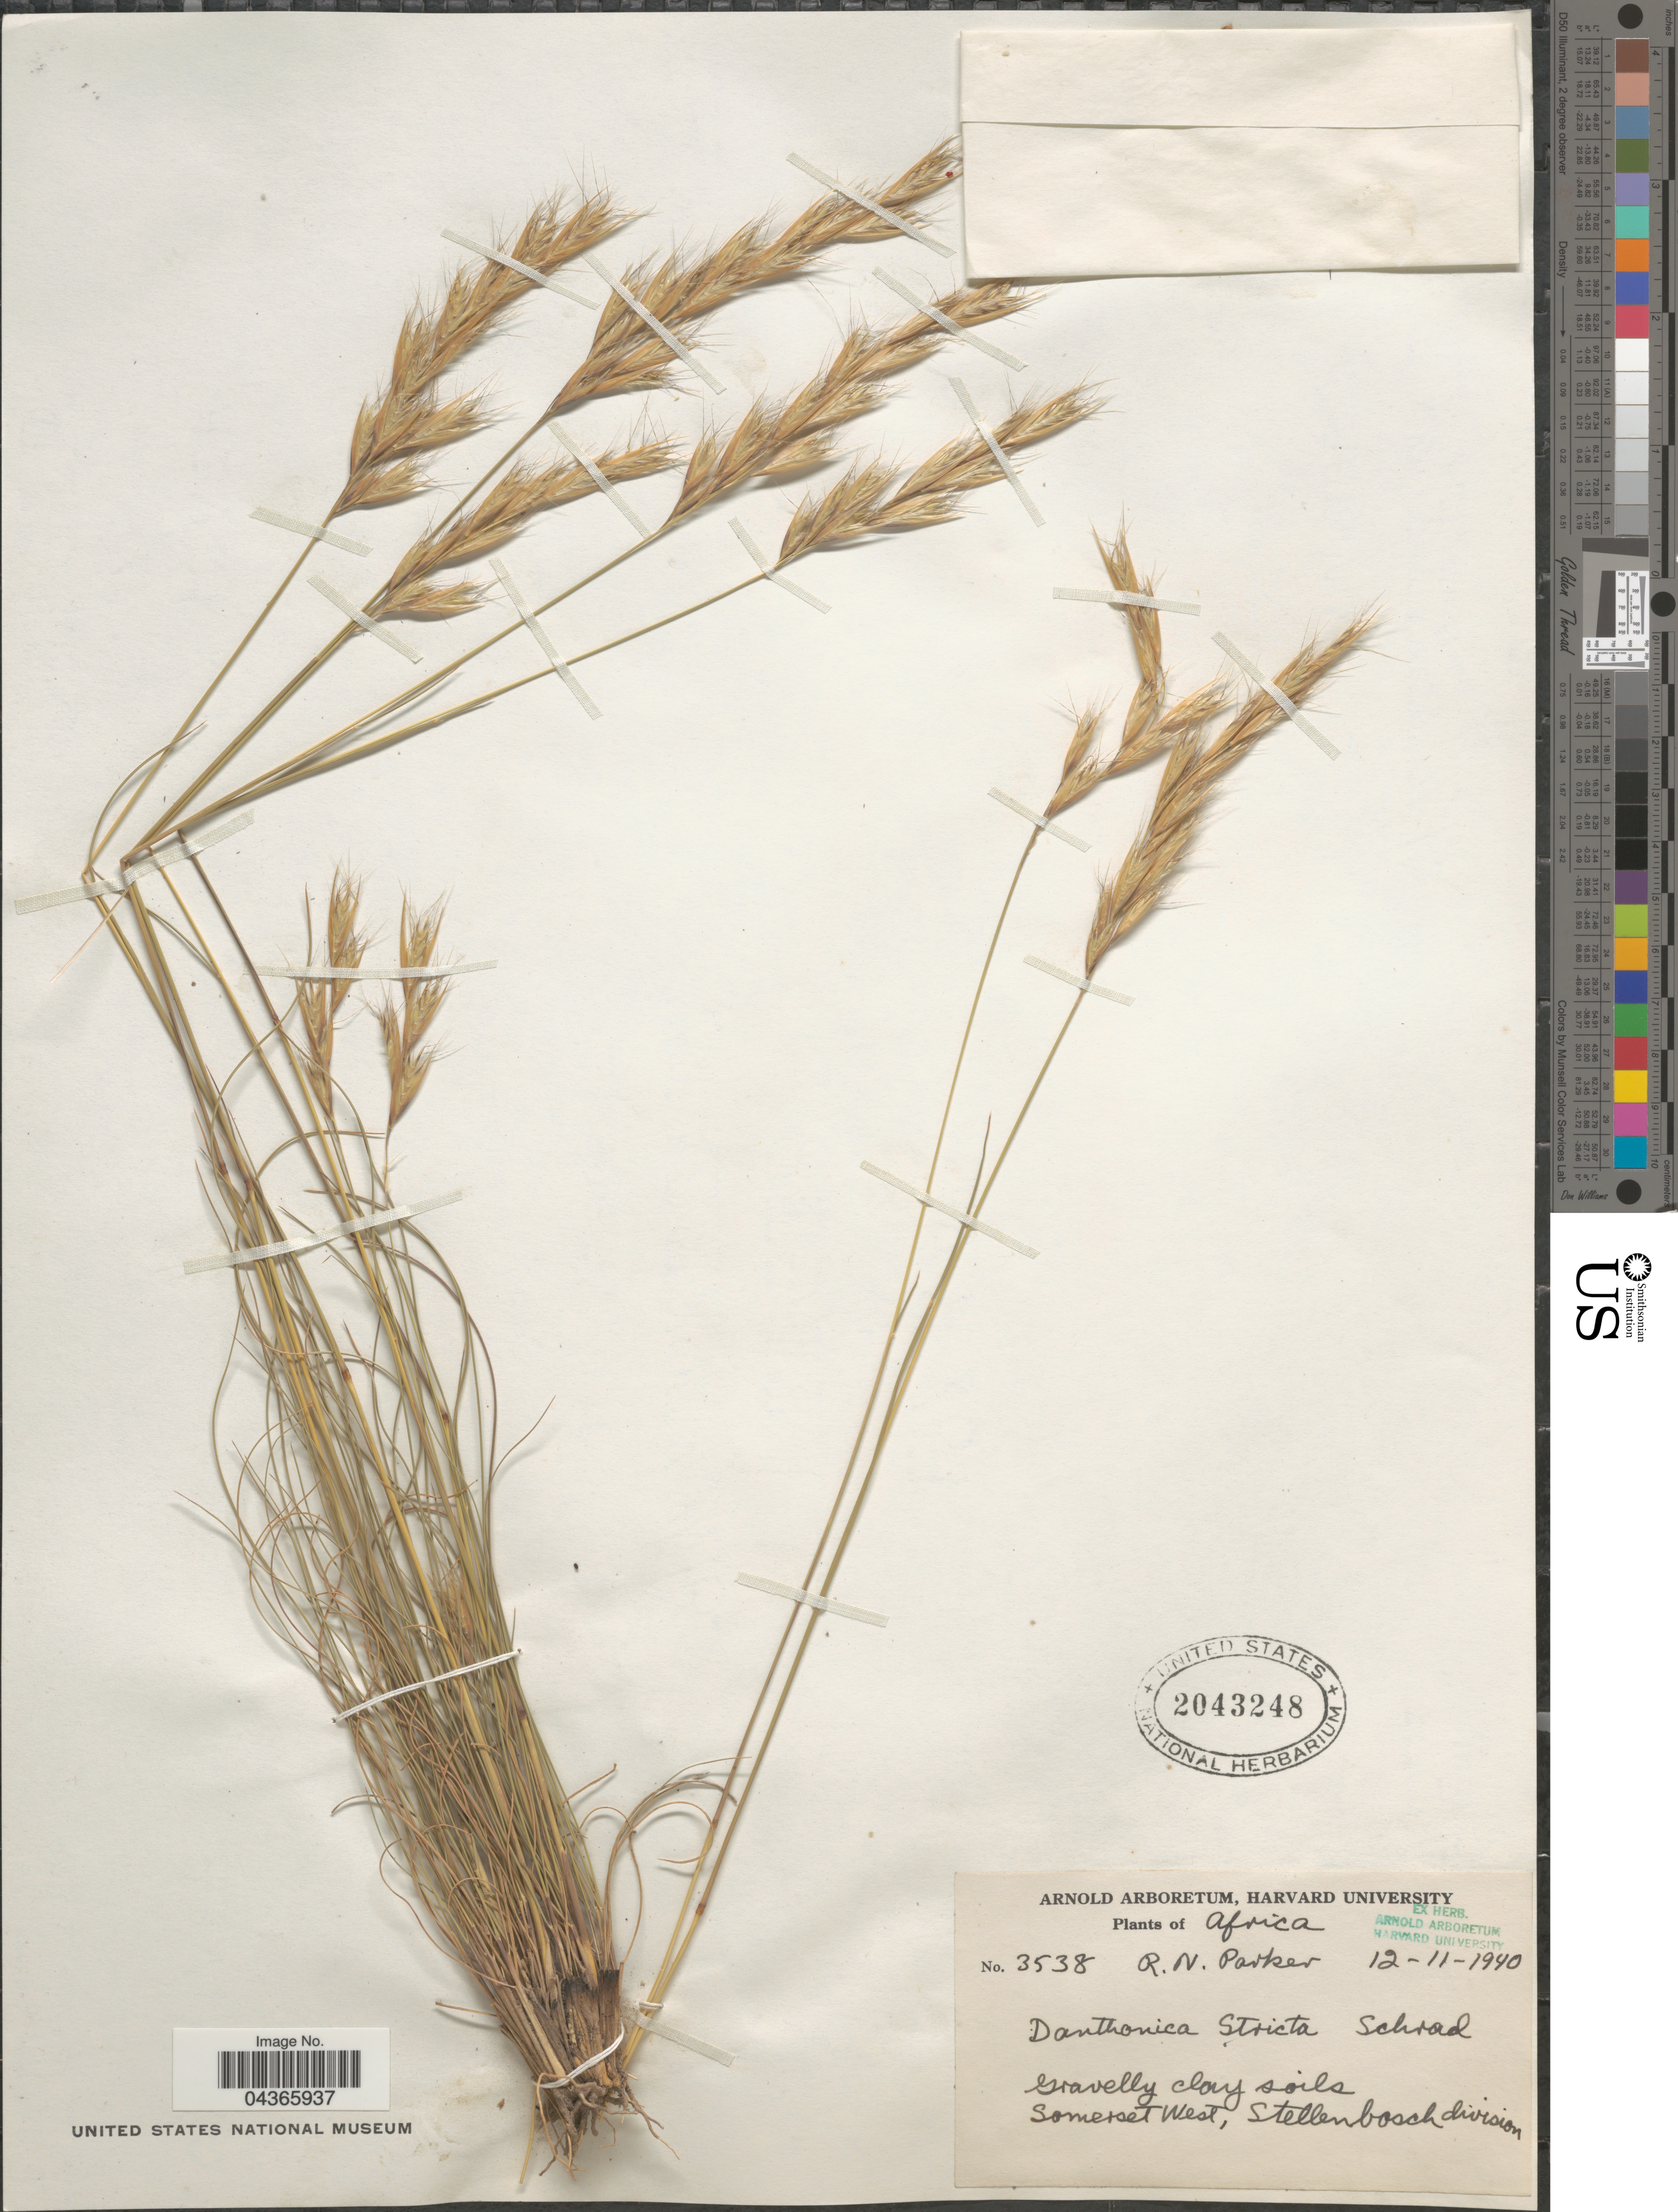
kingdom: Plantae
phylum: Tracheophyta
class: Liliopsida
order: Poales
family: Poaceae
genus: Tenaxia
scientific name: Tenaxia stricta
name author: (Schrad.) N.P. Barker & H.P. Linder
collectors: R. N. Parker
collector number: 3538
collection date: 1940-11-12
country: South Africa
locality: Africa. Gravelly clay soils Somerset West, Stellenbosch division.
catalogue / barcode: US 2043248